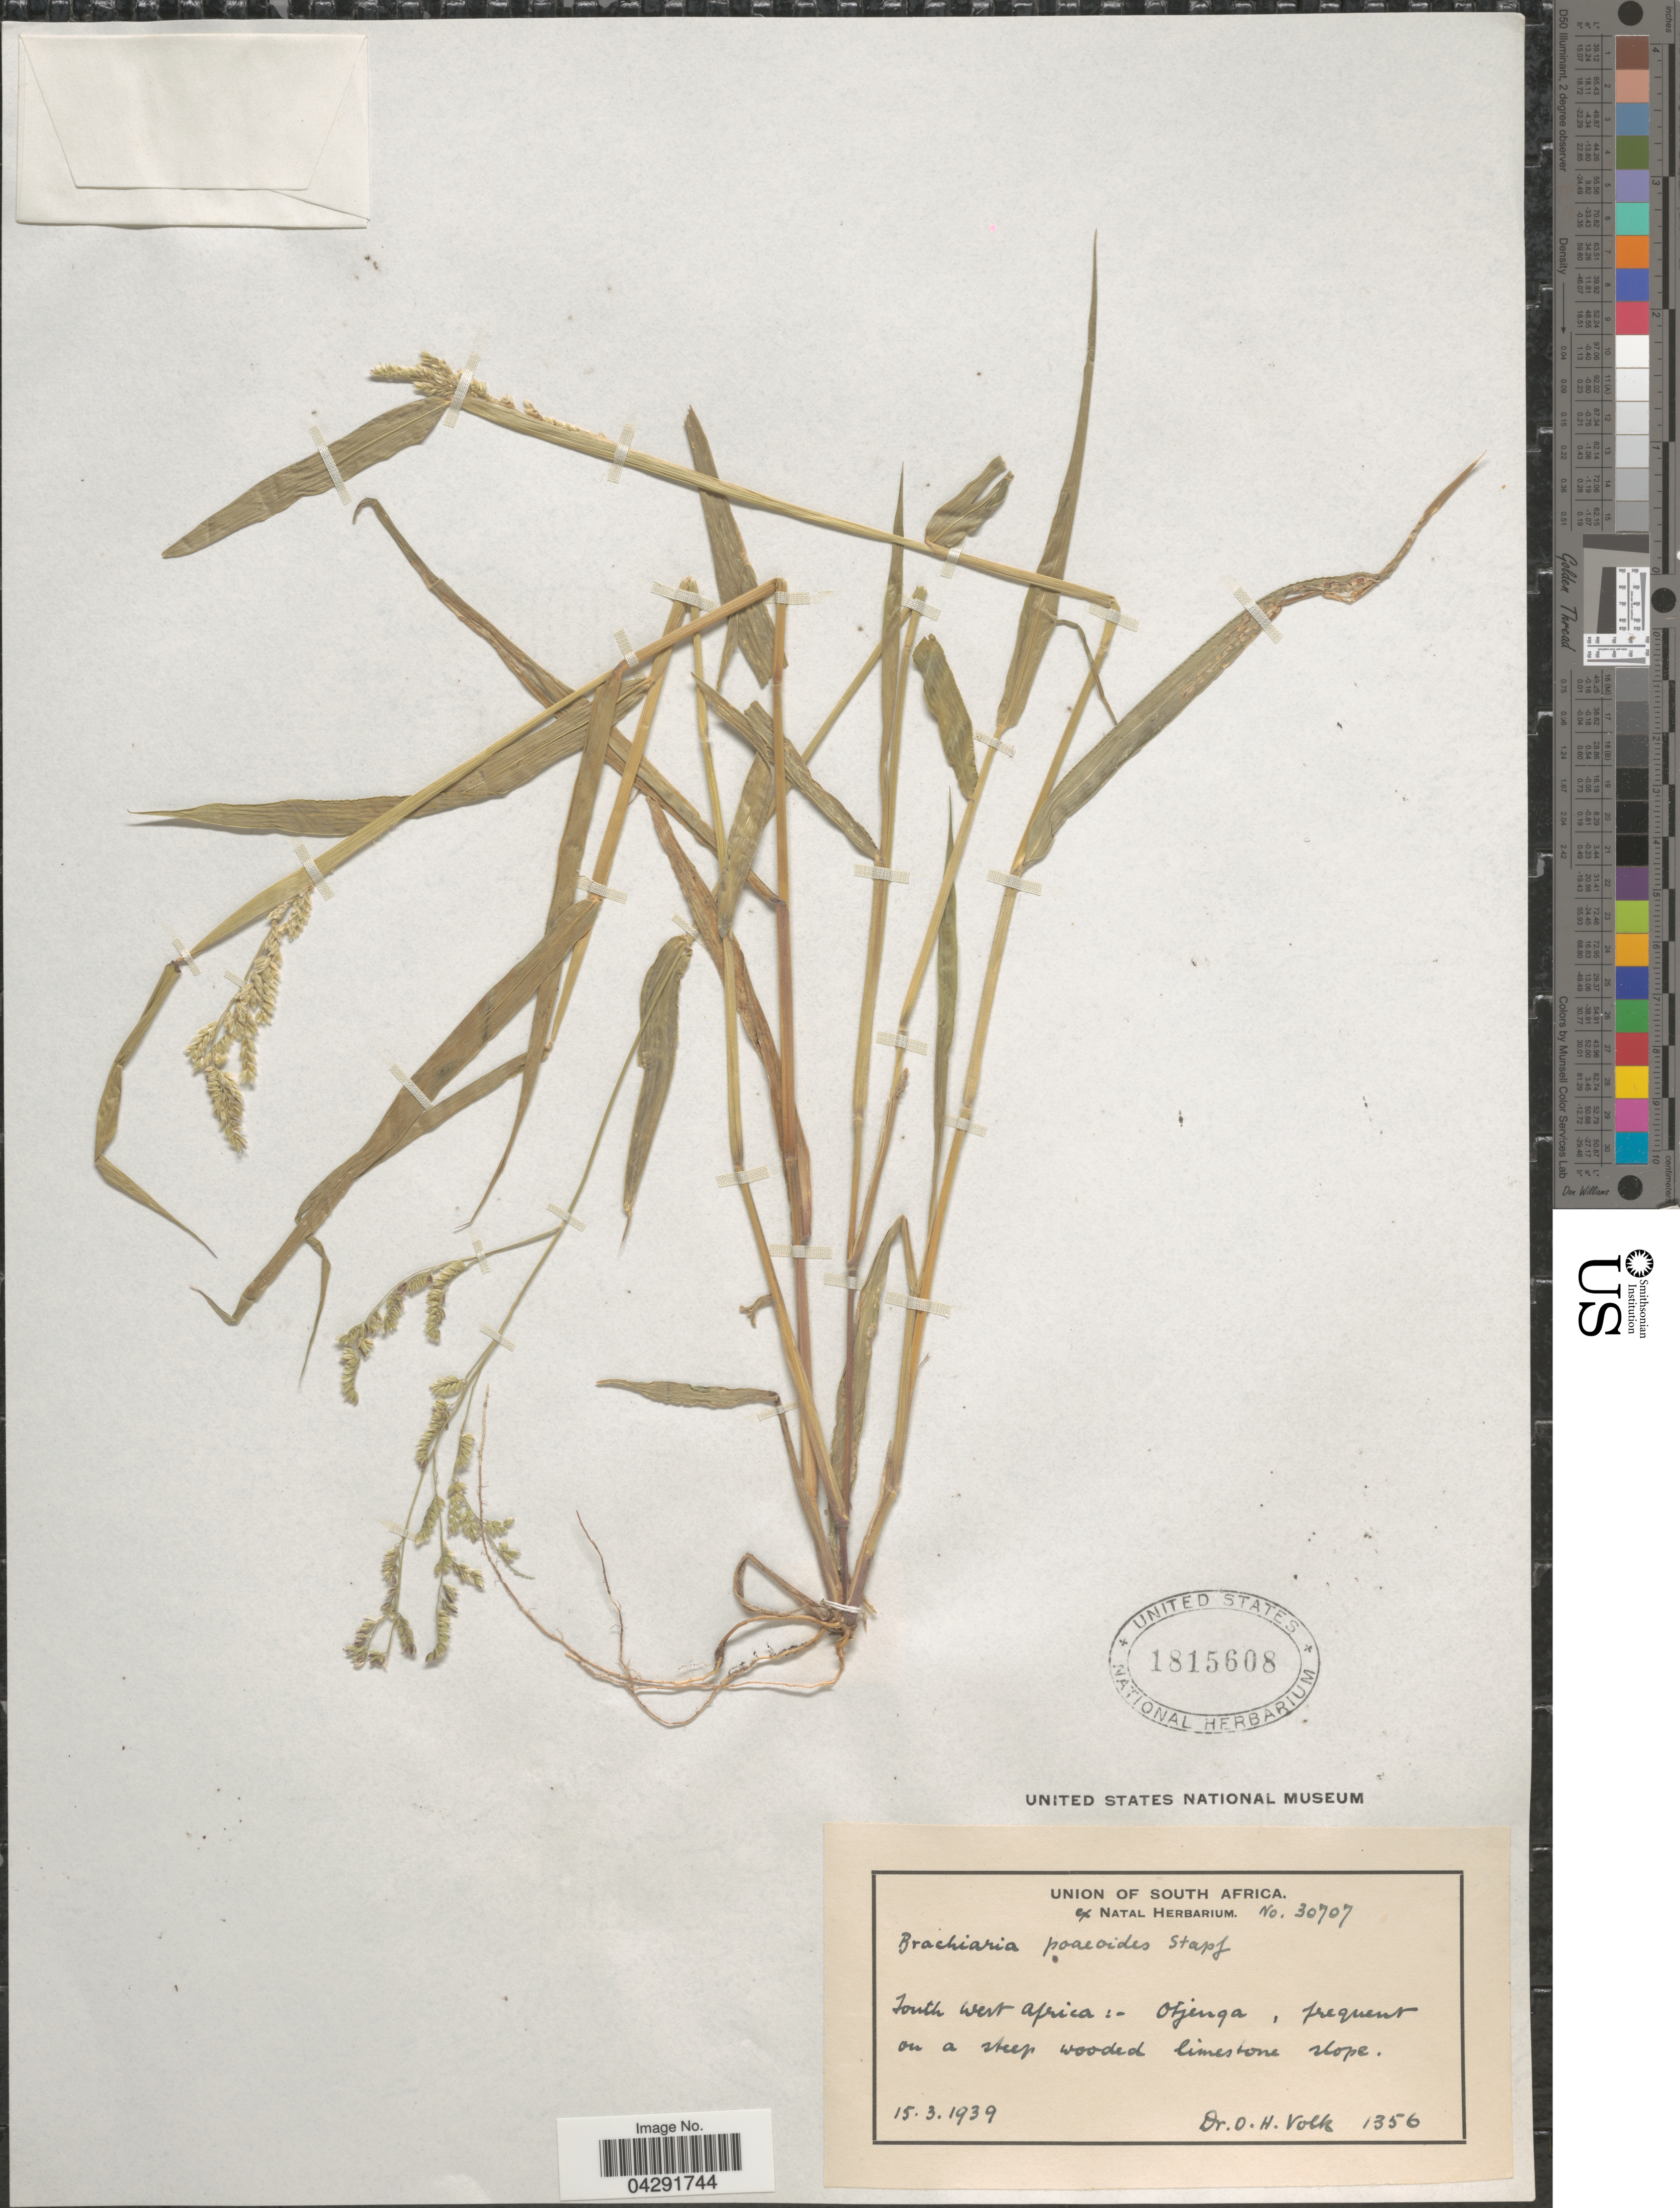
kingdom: Plantae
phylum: Tracheophyta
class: Liliopsida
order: Poales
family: Poaceae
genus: Moorochloa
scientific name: Moorochloa malacodes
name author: (Mez & K. Schum.) Veldkamp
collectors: O. Volk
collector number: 1356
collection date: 1939-03-15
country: Namibia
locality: Union of South Africa. South West Africa: Otjenga, frequent on a steep wooded limestone slope.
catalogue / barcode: US 1815608